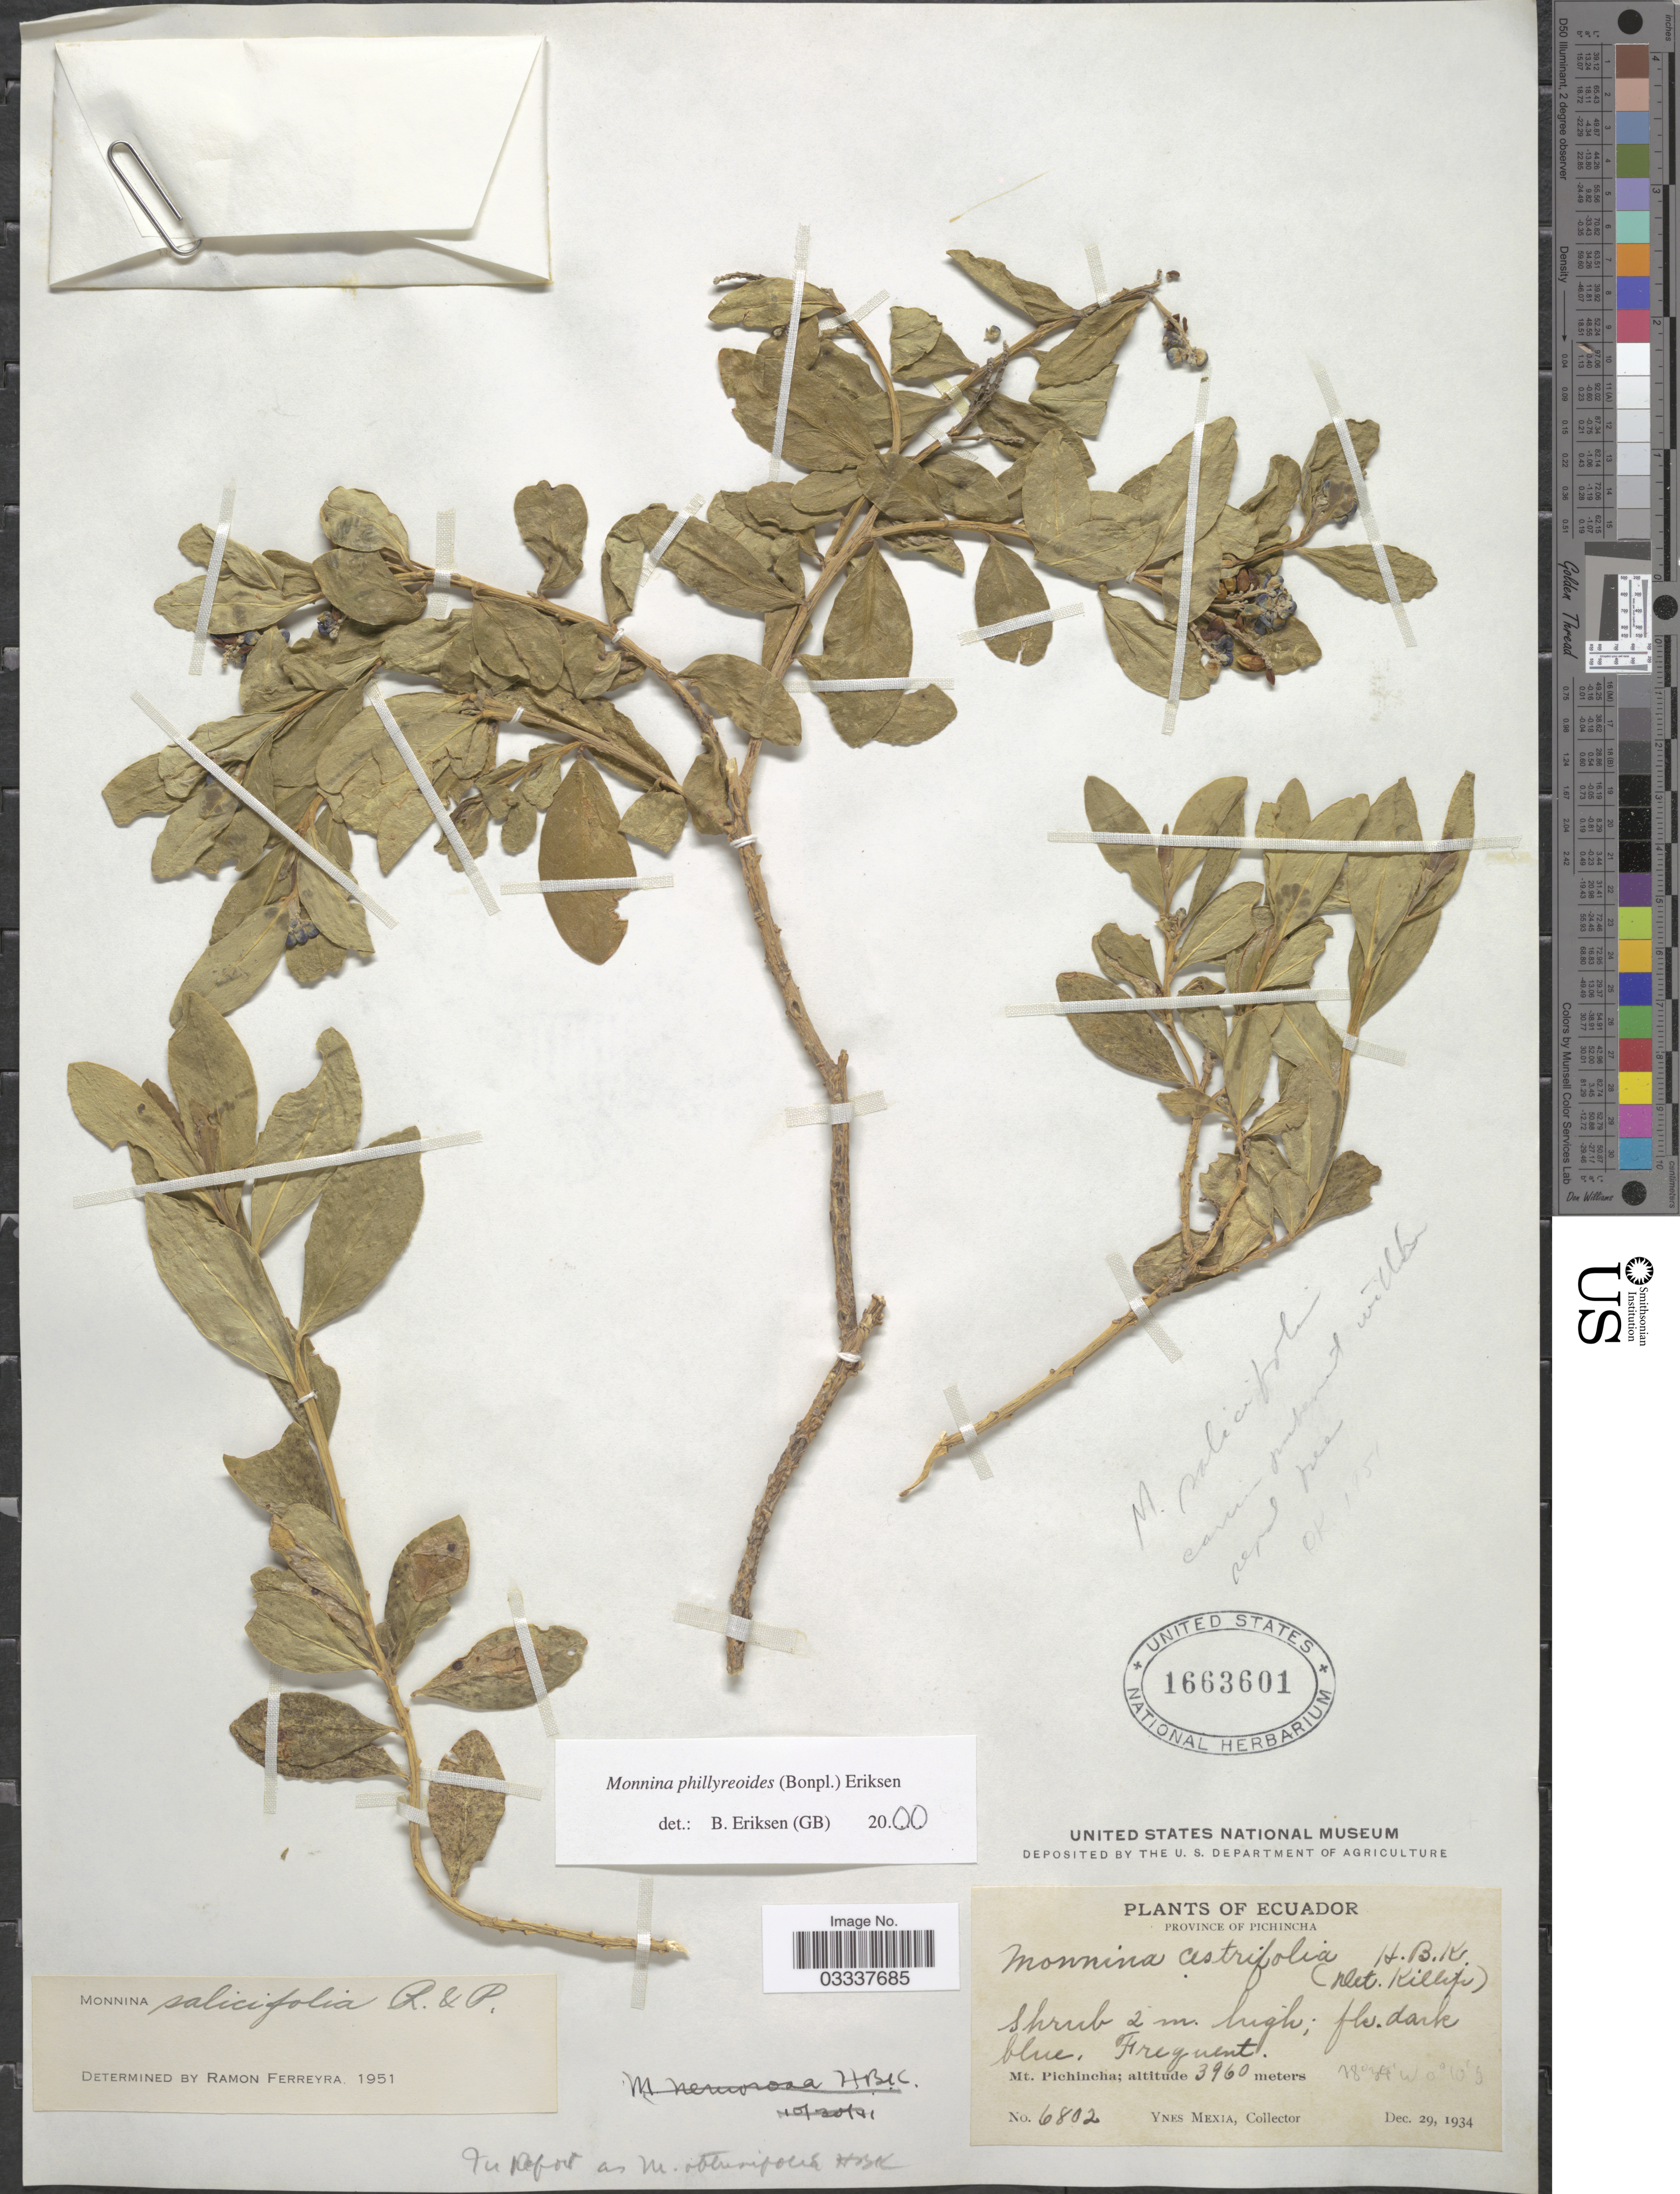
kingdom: Plantae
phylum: Tracheophyta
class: Magnoliopsida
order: Fabales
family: Polygalaceae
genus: Monnina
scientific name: Monnina phillyreoides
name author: (Bonpl.) B. Eriksen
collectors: Y. Mexia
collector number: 6802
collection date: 1934-12-29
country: Ecuador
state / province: Pichincha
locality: Mt. Pichincha.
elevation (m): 3960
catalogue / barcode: US 1663601